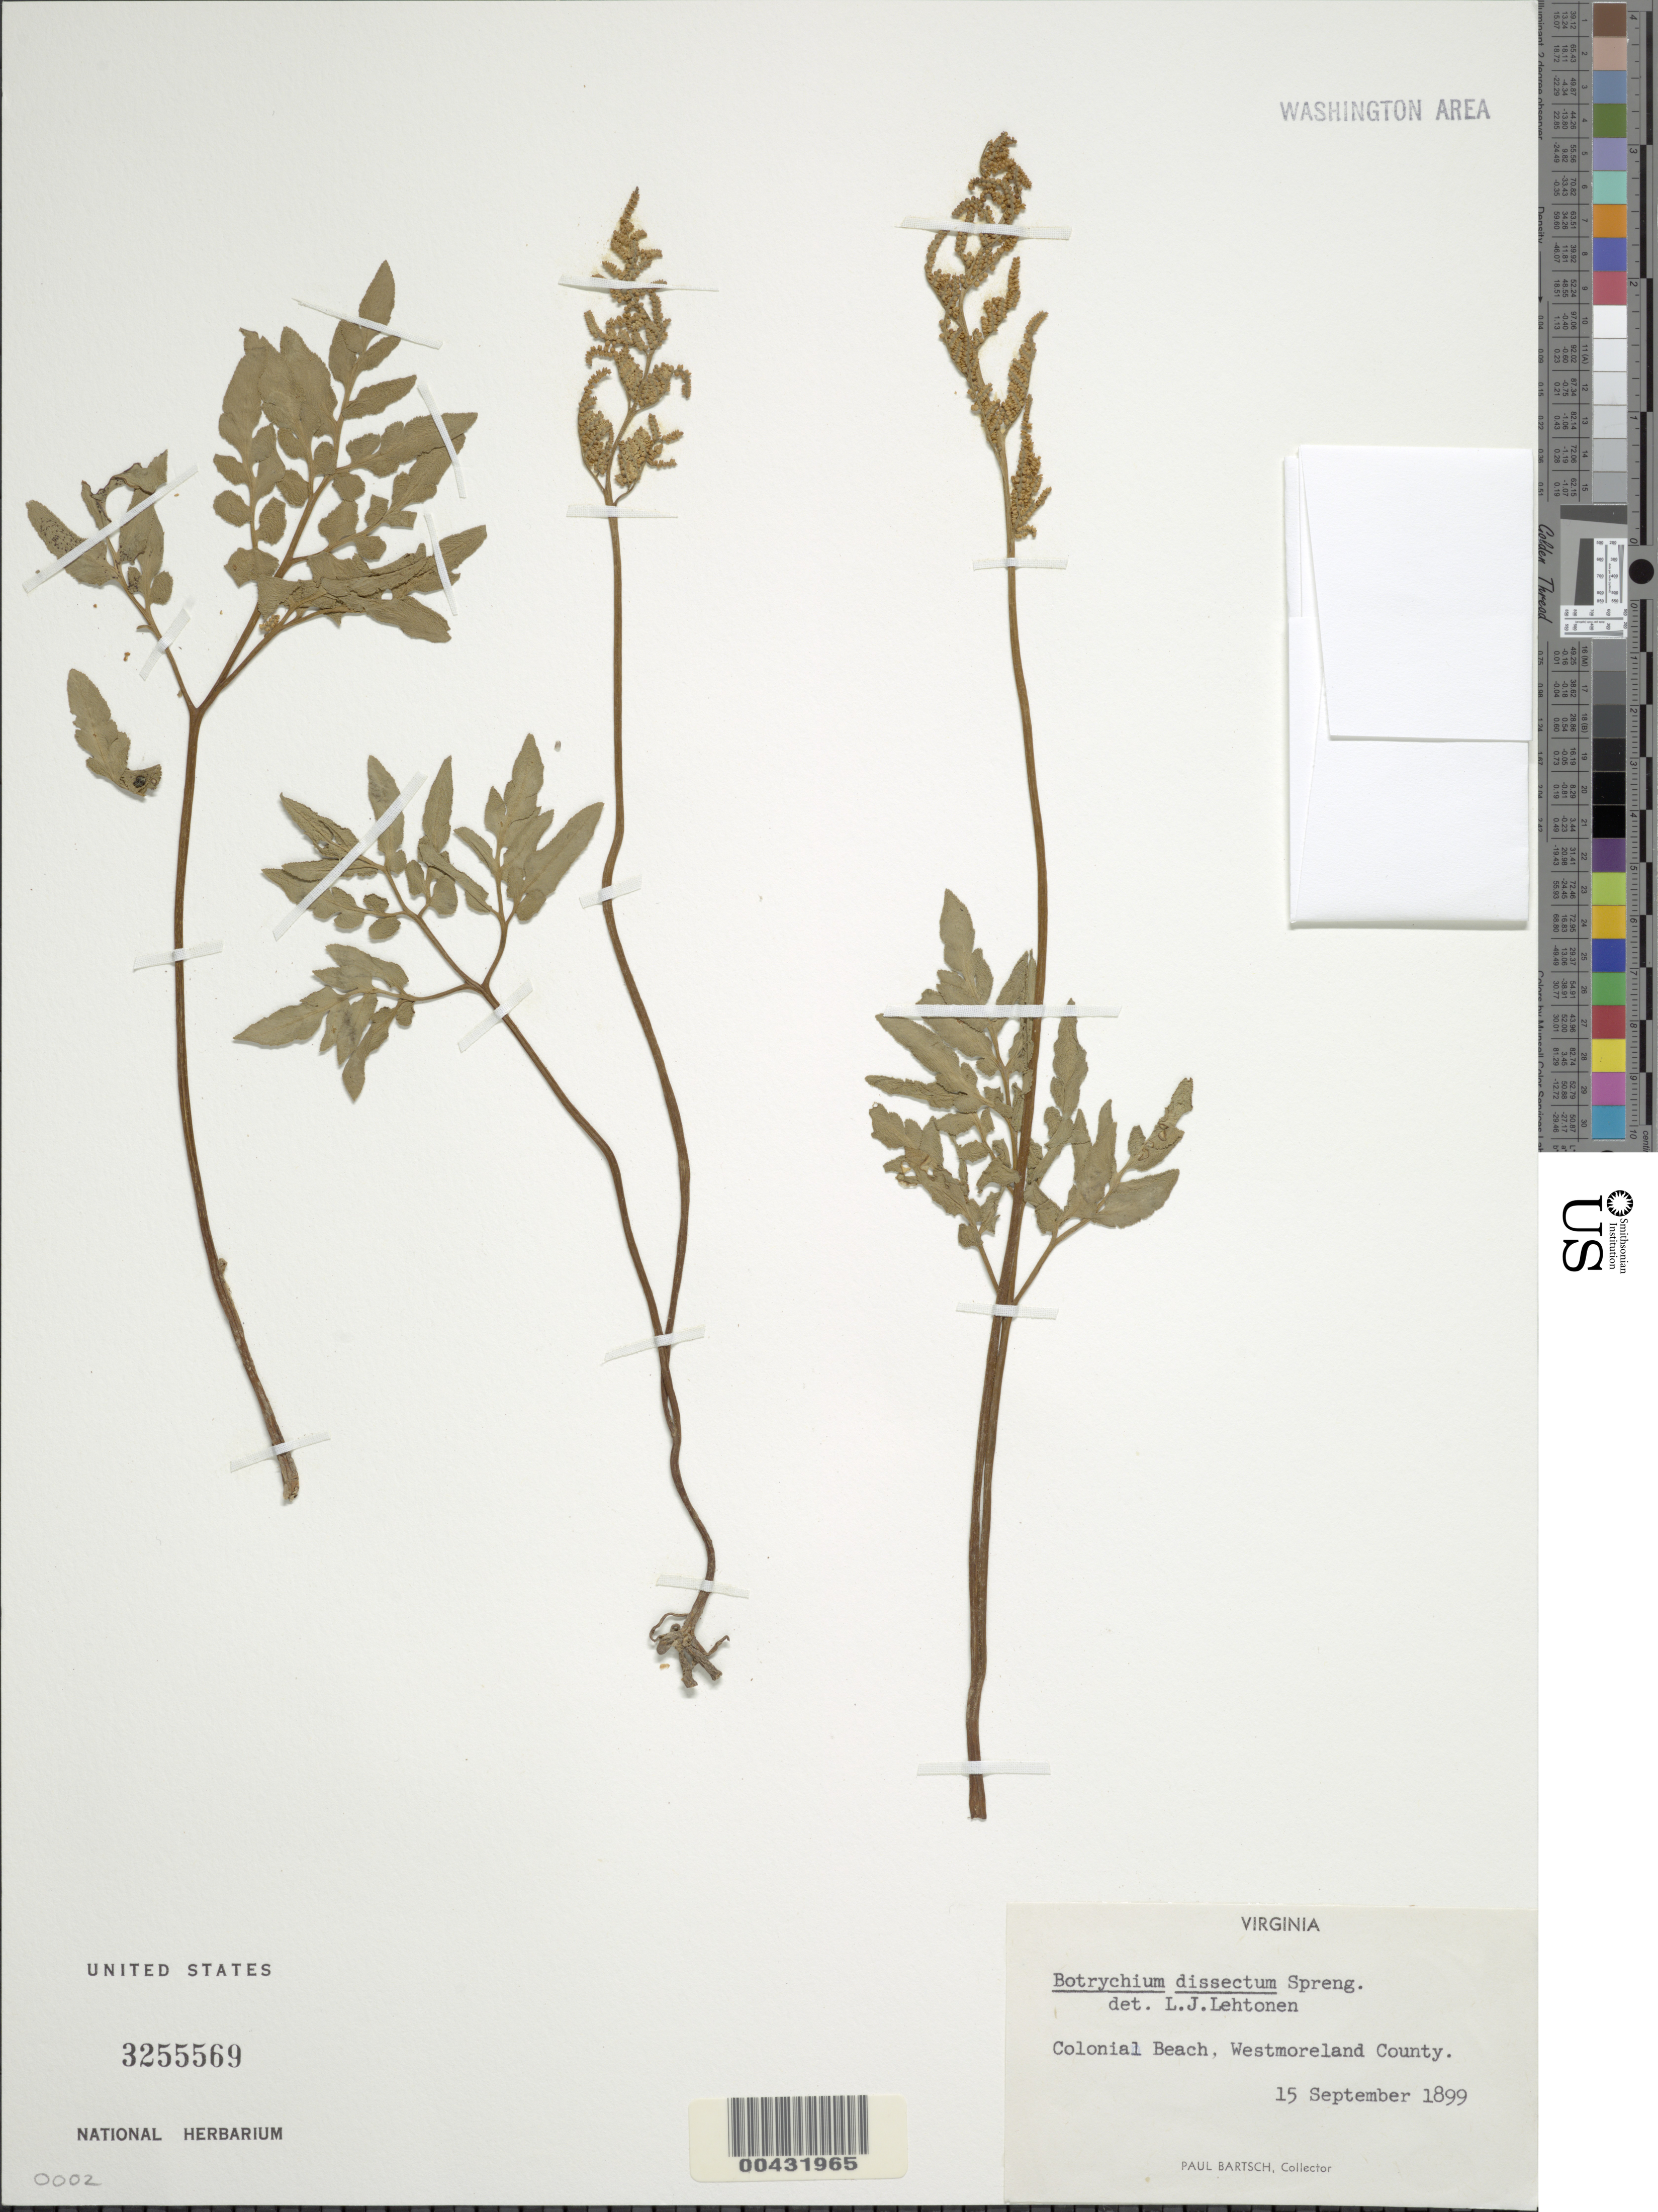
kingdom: Plantae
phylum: Tracheophyta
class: Polypodiopsida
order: Ophioglossales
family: Ophioglossaceae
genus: Botrychium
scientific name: Botrychium dissectum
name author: Spreng.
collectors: P. Bartsch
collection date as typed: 14 Sep 1905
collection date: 1905-09-14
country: United States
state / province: District of Columbia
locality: Turkey Creek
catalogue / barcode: US 3255595-2